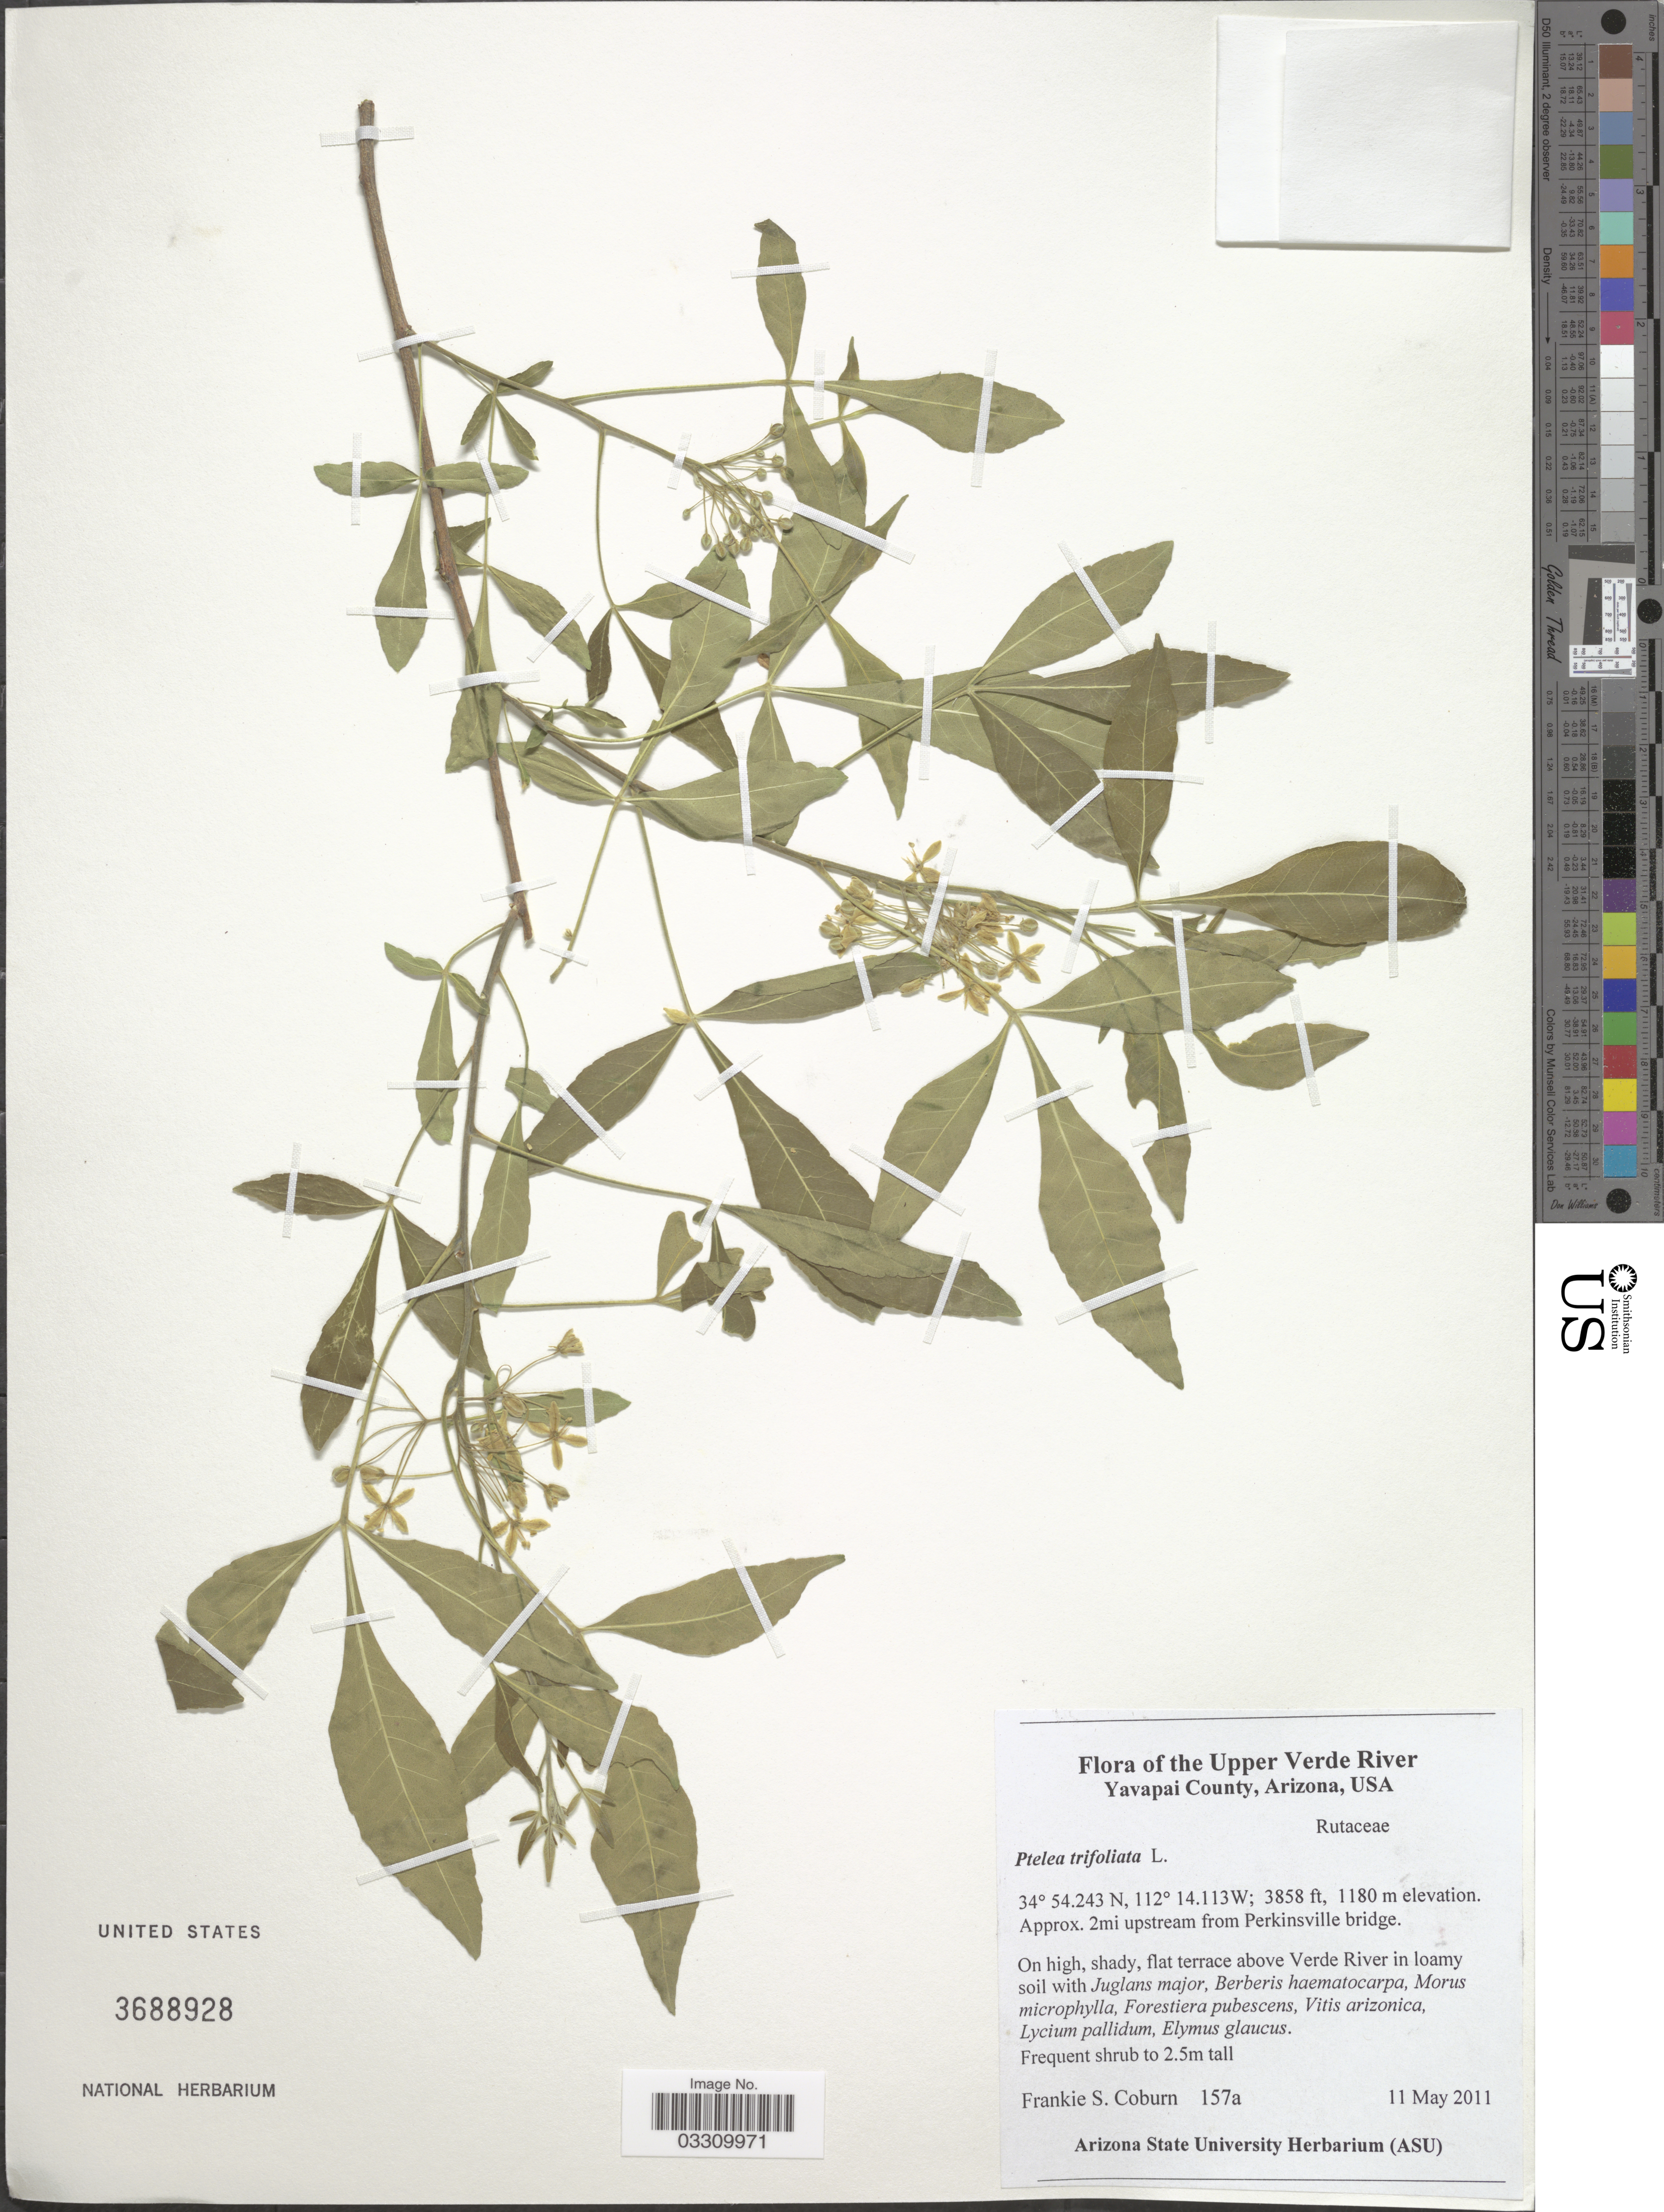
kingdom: Plantae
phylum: Tracheophyta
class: Magnoliopsida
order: Sapindales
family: Rutaceae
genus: Ptelea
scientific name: Ptelea trifoliata subsp. trifoliata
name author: L.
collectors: F. Coburn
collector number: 157a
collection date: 2011-05-11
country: United States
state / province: Arizona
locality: Upper Verde River. Yavapai County. Approx. 2mi upstream from Perkinsville bridge.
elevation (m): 1176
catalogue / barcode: US 3688928